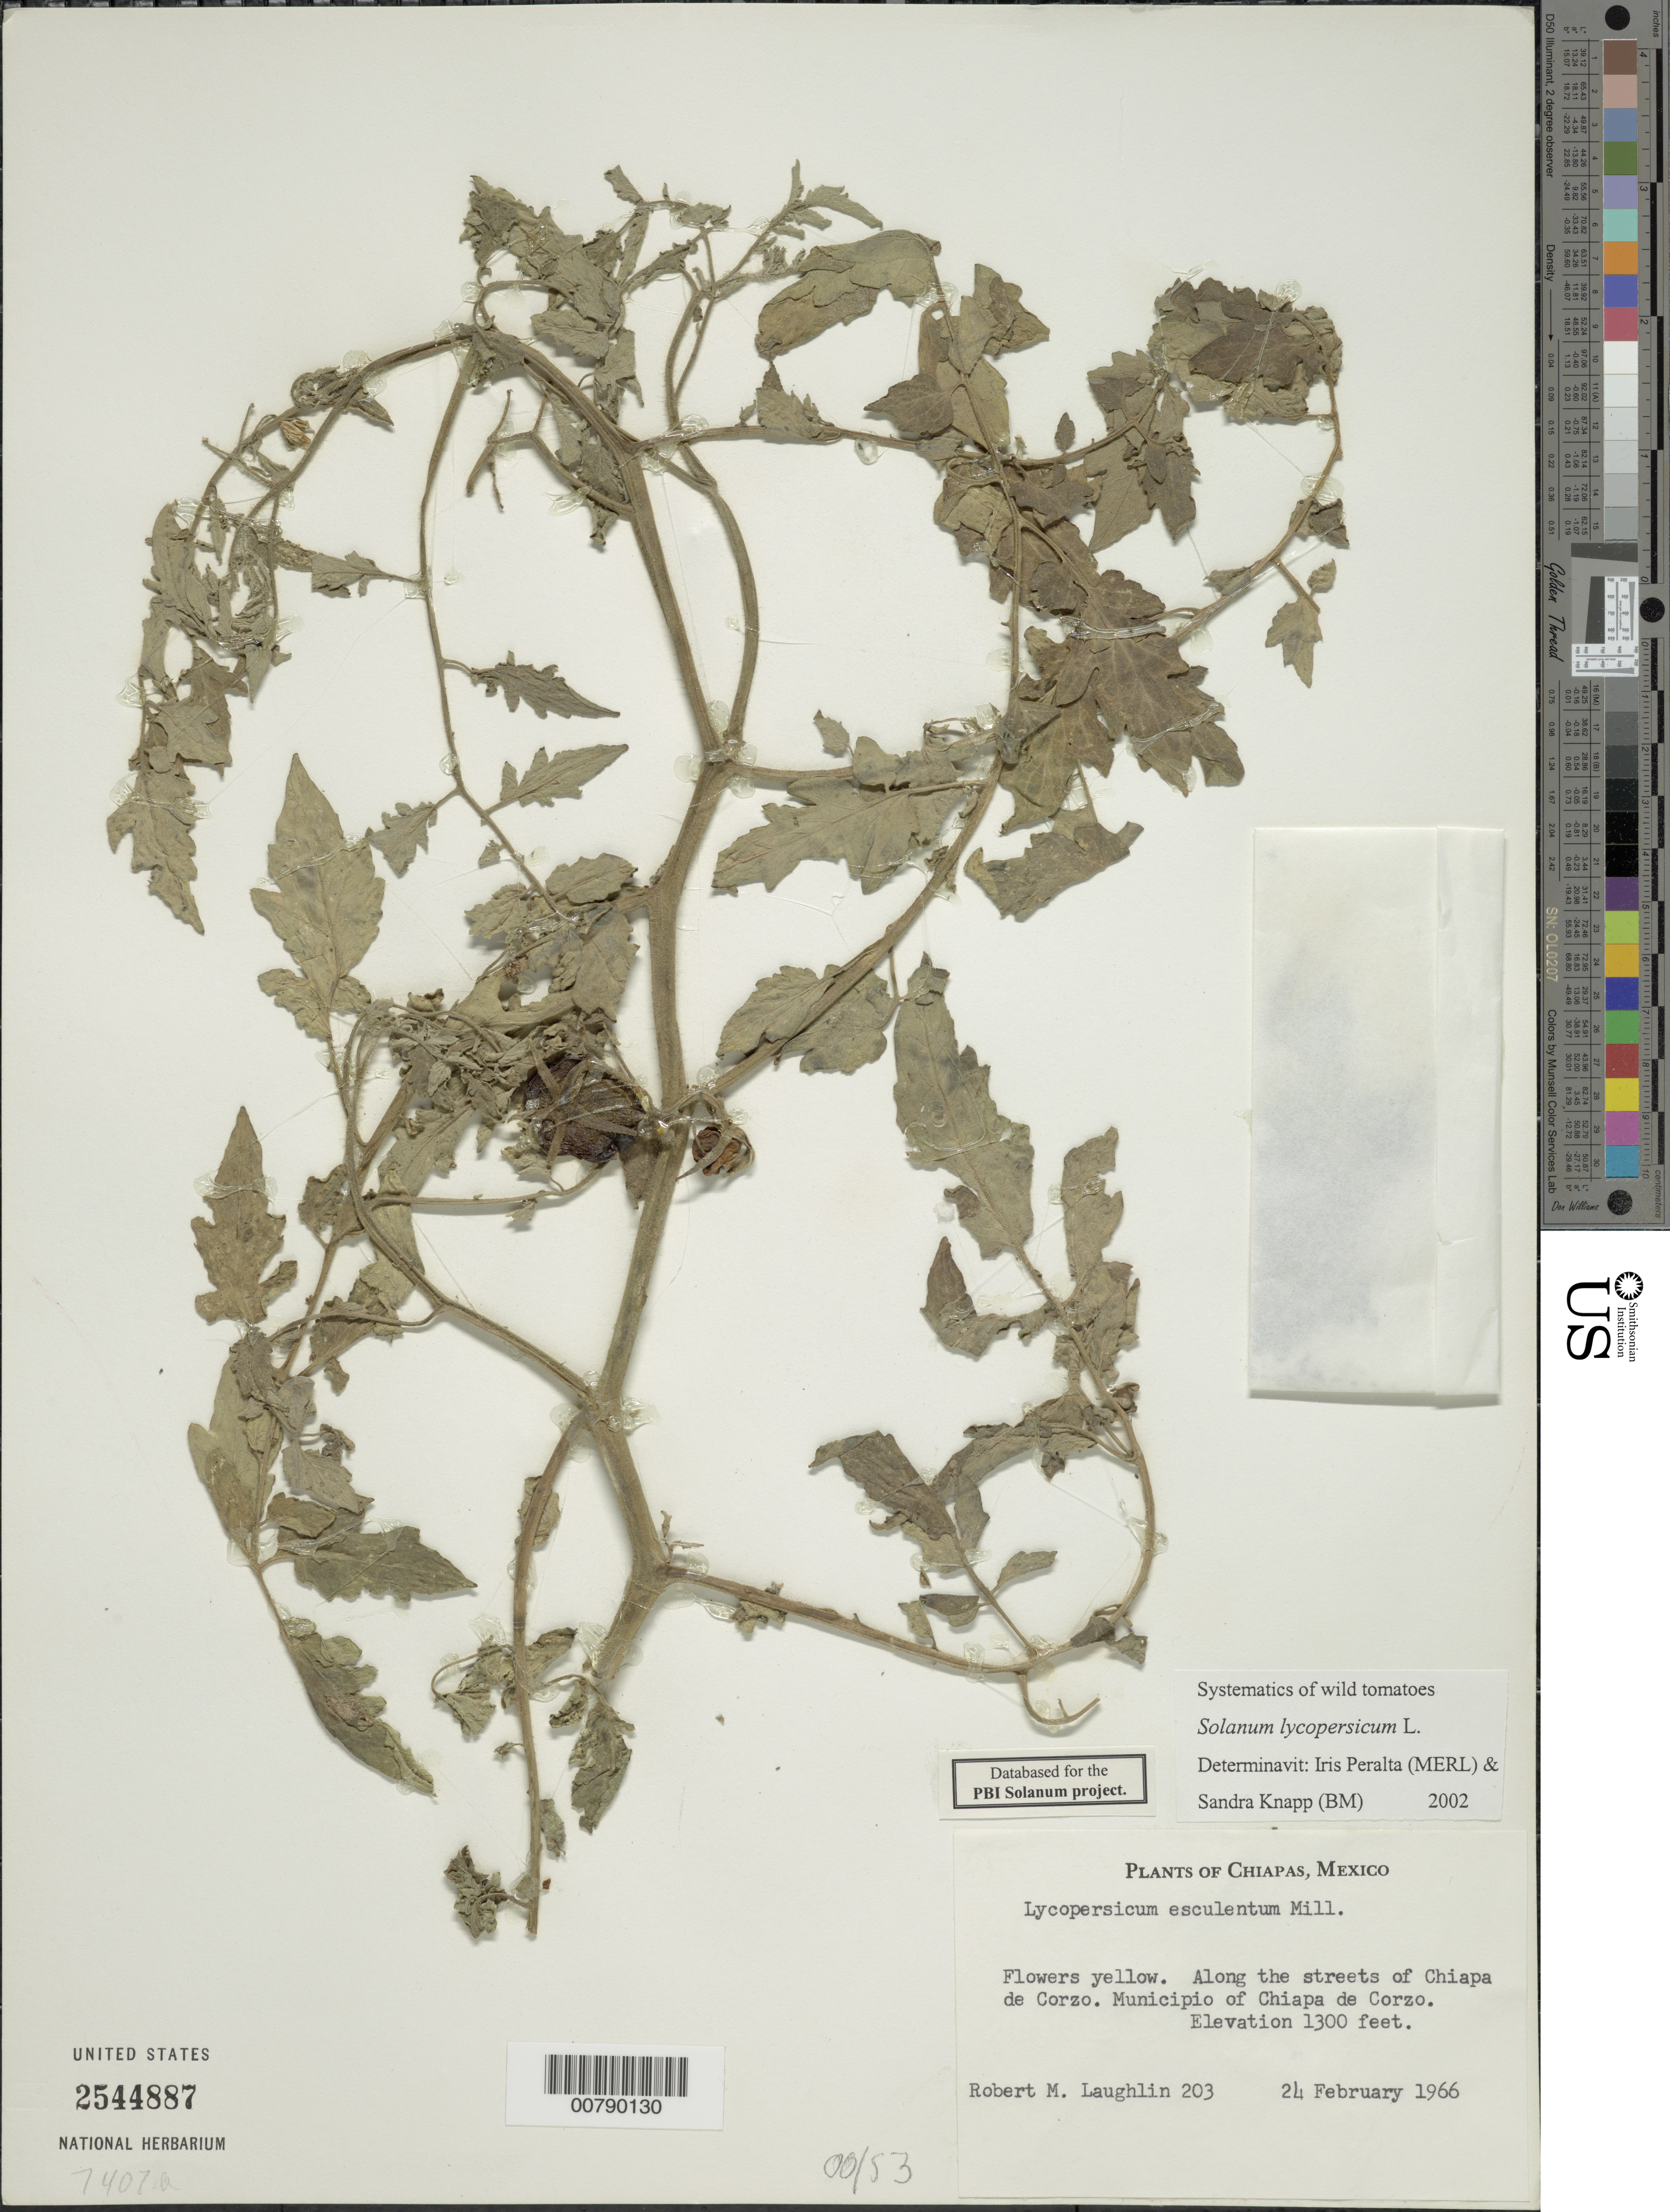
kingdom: Plantae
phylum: Tracheophyta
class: Magnoliopsida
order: Solanales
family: Solanaceae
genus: Solanum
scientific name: Solanum candidum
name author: Lindl.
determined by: Cerón M., C. E.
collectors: C. E. Cerón M., C. Montalvo & M. Chango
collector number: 28974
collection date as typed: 26 Jul 1995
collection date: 1995-07-26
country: Ecuador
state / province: Pichincha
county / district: Santo Domingo de los Colorados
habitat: Coleccionies entre chacras, parche de bosque alterado y bosque secundario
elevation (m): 500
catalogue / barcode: US 2544887